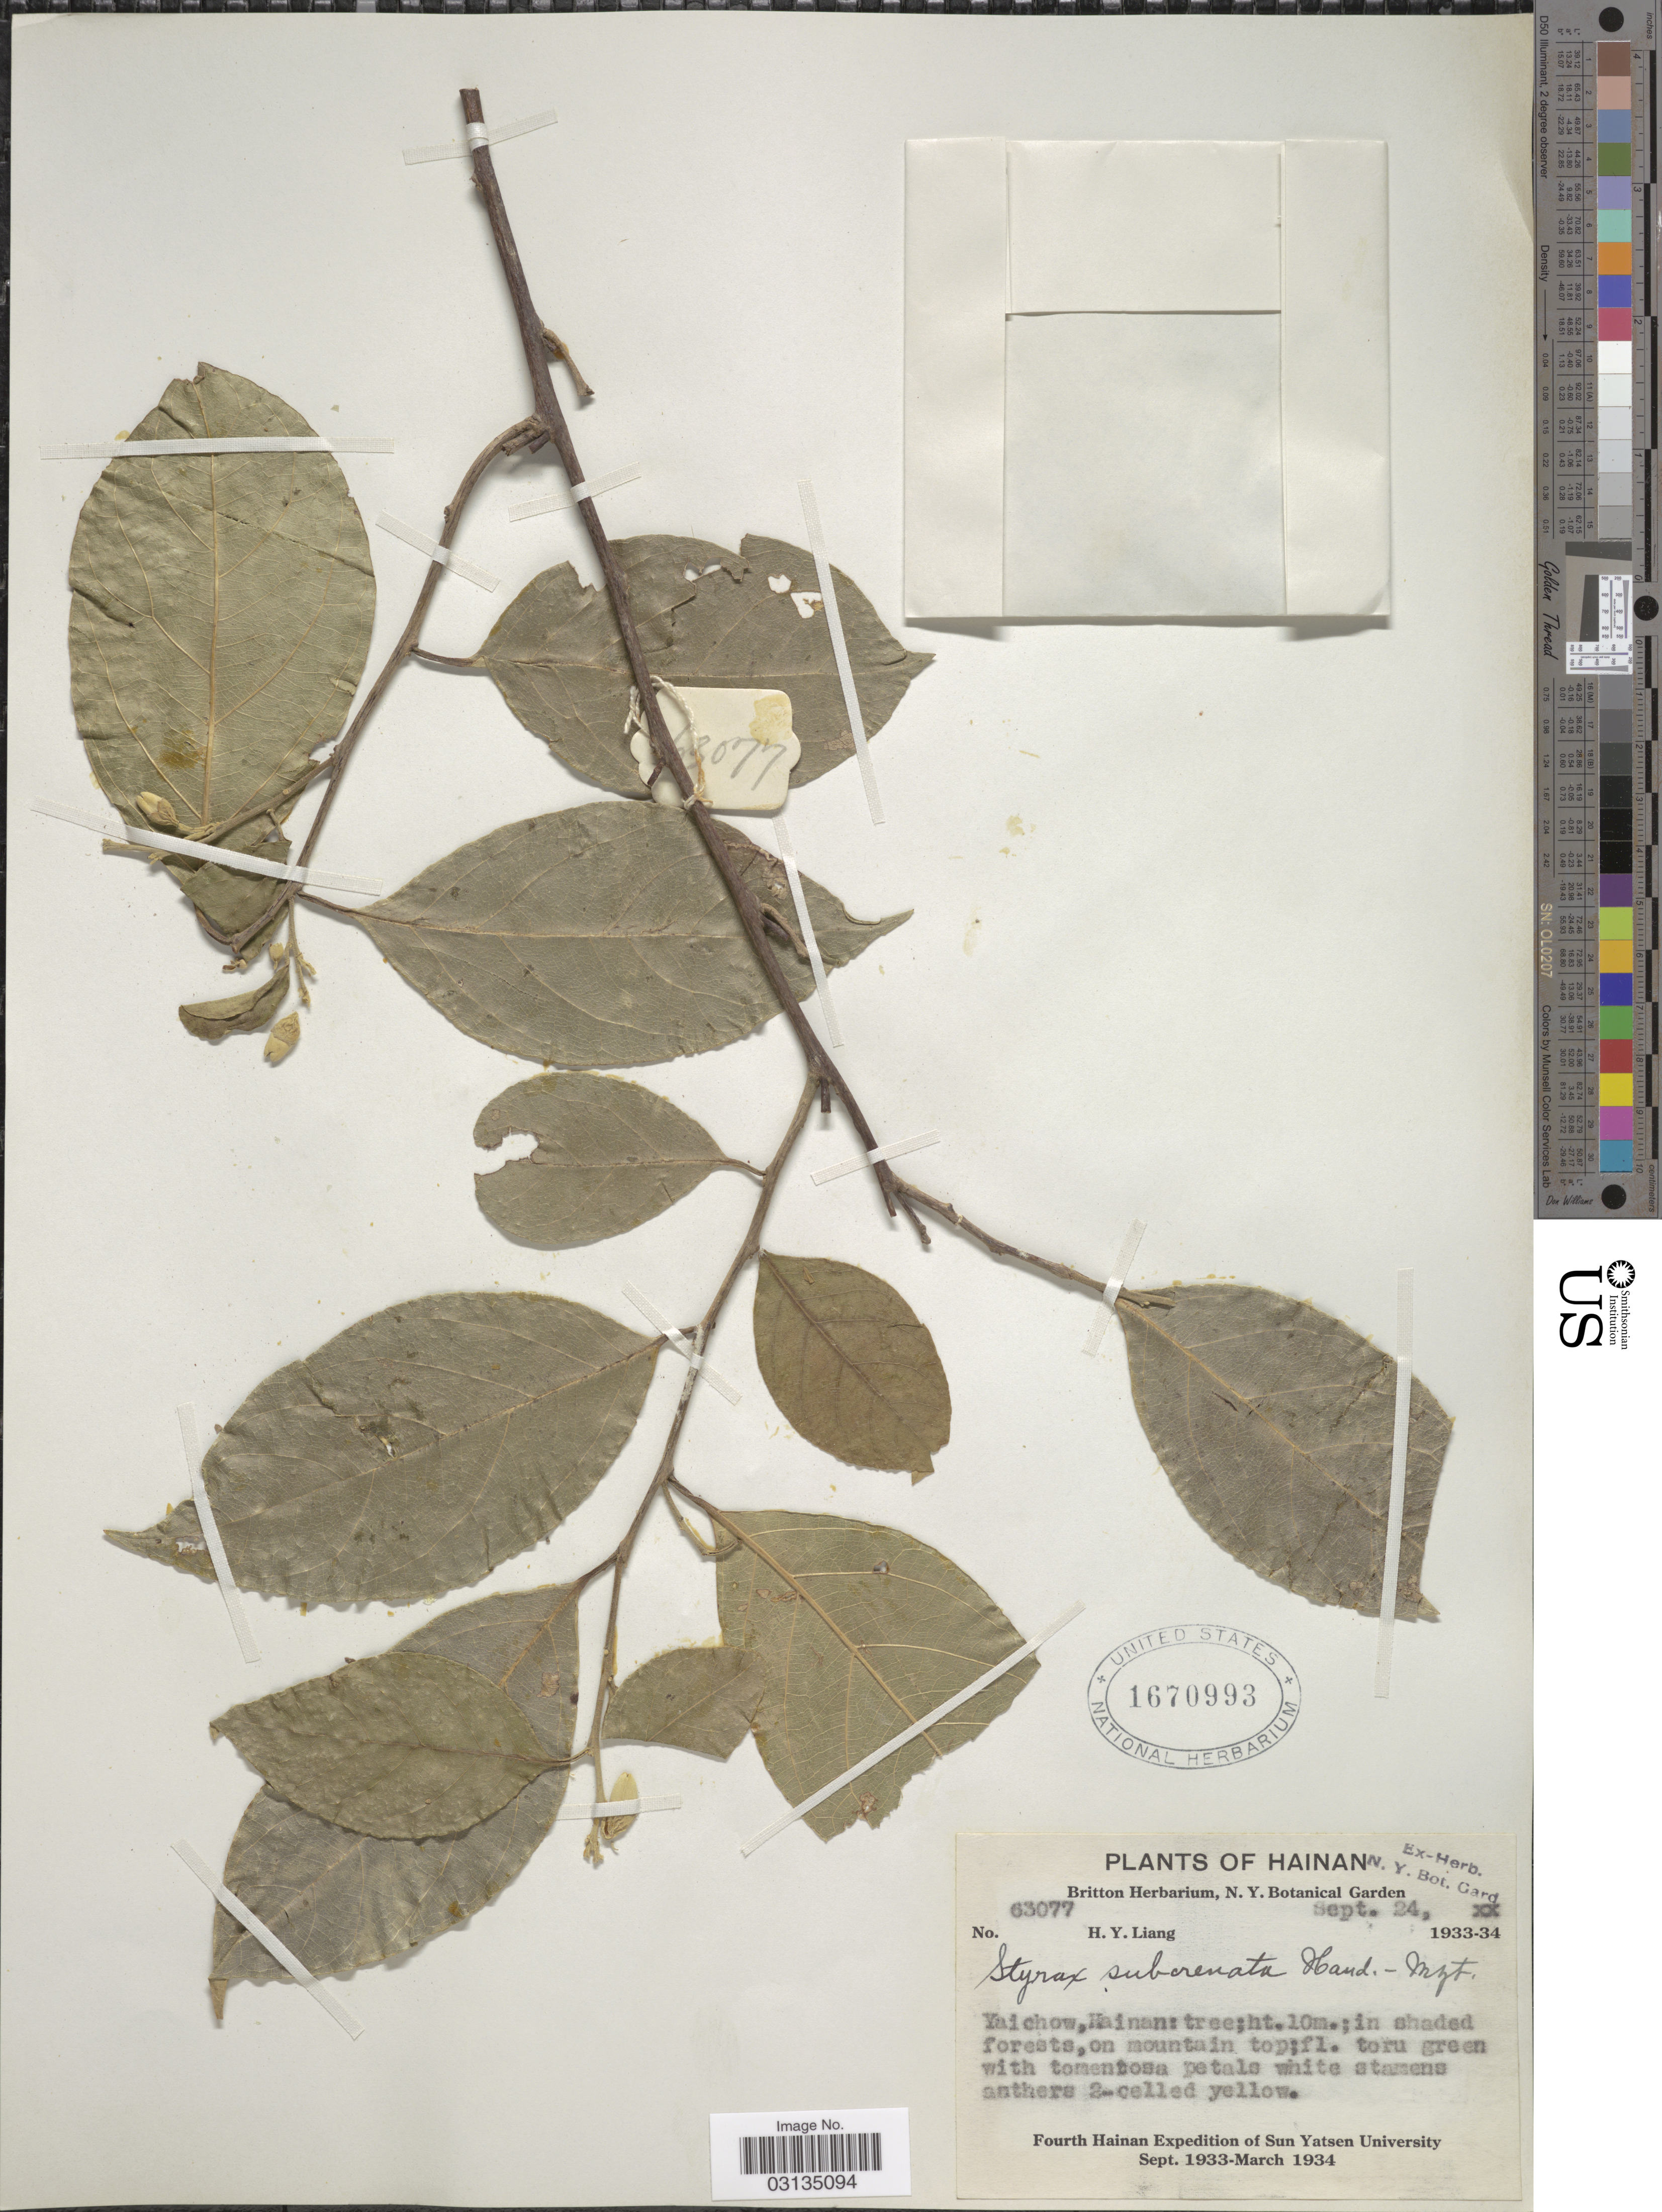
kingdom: Plantae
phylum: Tracheophyta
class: Magnoliopsida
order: Ericales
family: Styracaceae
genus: Styrax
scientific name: Styrax subcrenatus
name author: Hand.-Mazz.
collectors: H. Y. Liang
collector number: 63077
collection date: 1933-09-24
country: China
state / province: Hainan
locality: Hainan, Yaichow.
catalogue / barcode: US 1670993